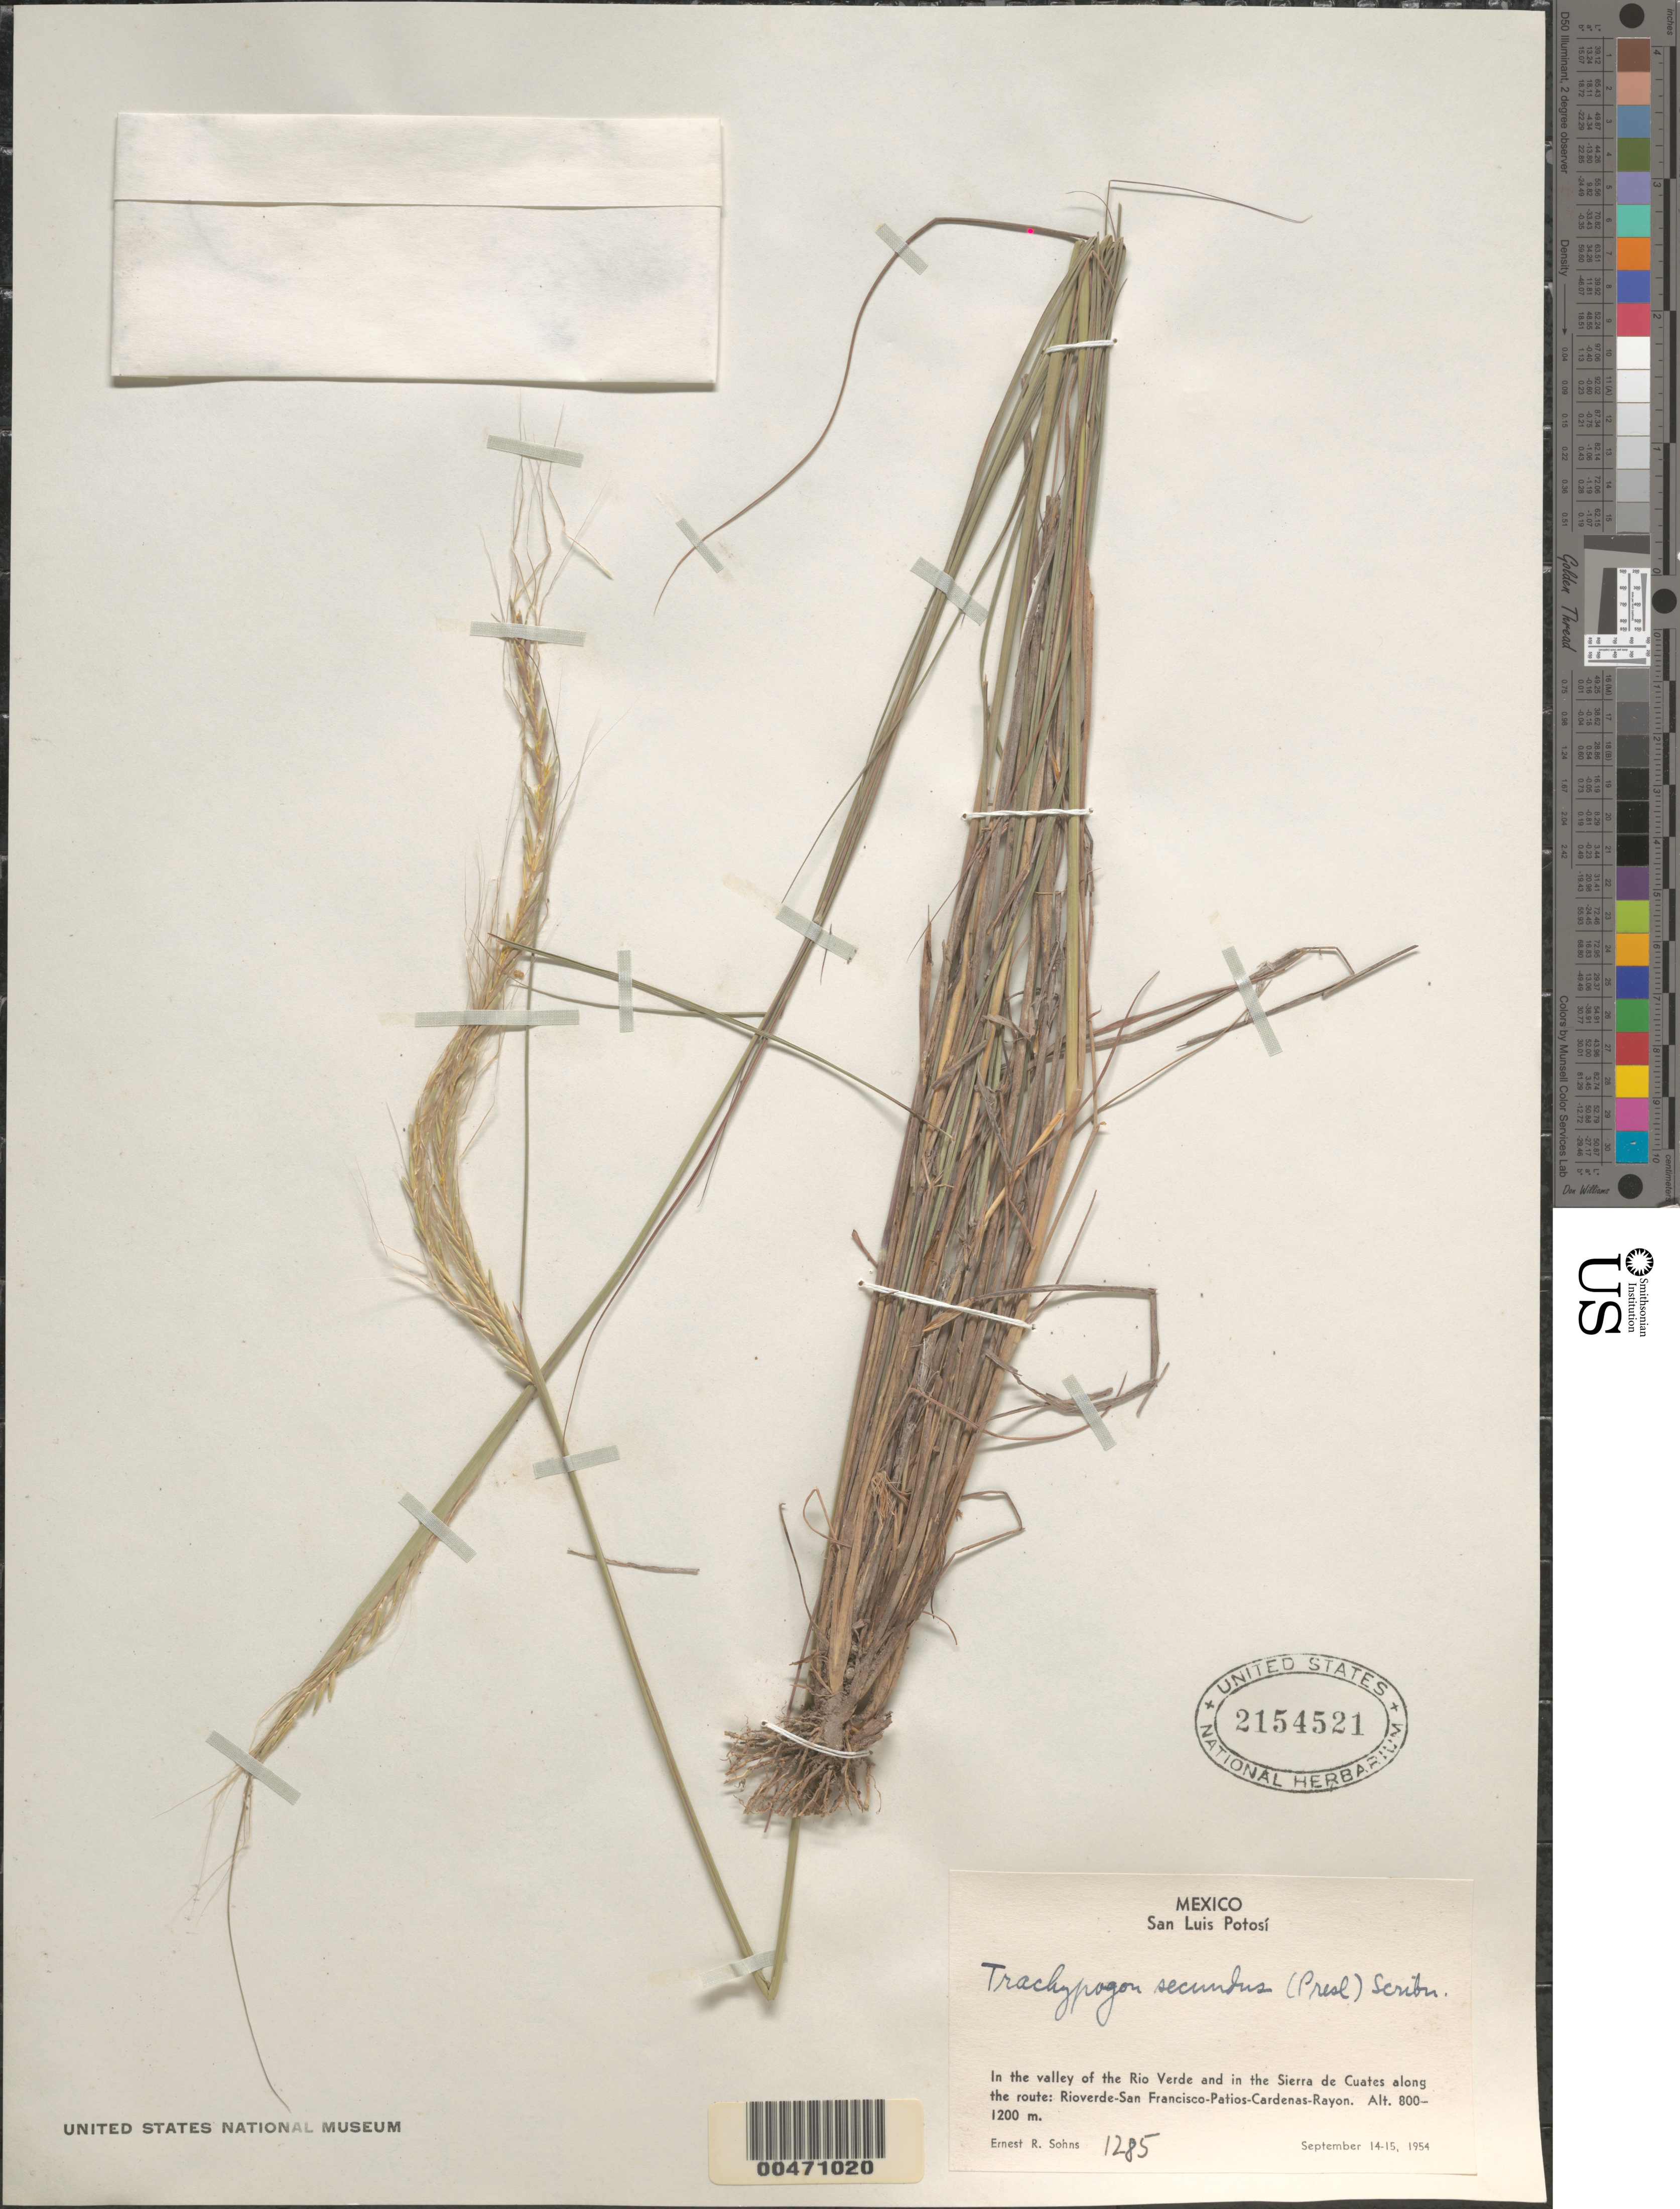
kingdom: Plantae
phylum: Tracheophyta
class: Liliopsida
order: Poales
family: Poaceae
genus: Trachypogon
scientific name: Trachypogon secundus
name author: (J. Presl) Scribn.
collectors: E. R. Sohns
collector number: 1285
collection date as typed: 14 Sep 1954 to 15 Sep 1954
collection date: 1954-09-14/1954-09-15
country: Mexico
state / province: San Luis Potosi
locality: In the valley of the Rio Verde & in the Sierra de Cuates along the route: Rioverde-San Francisco-Patios-Cardenas-Rayon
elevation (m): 800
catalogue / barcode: US 2154521